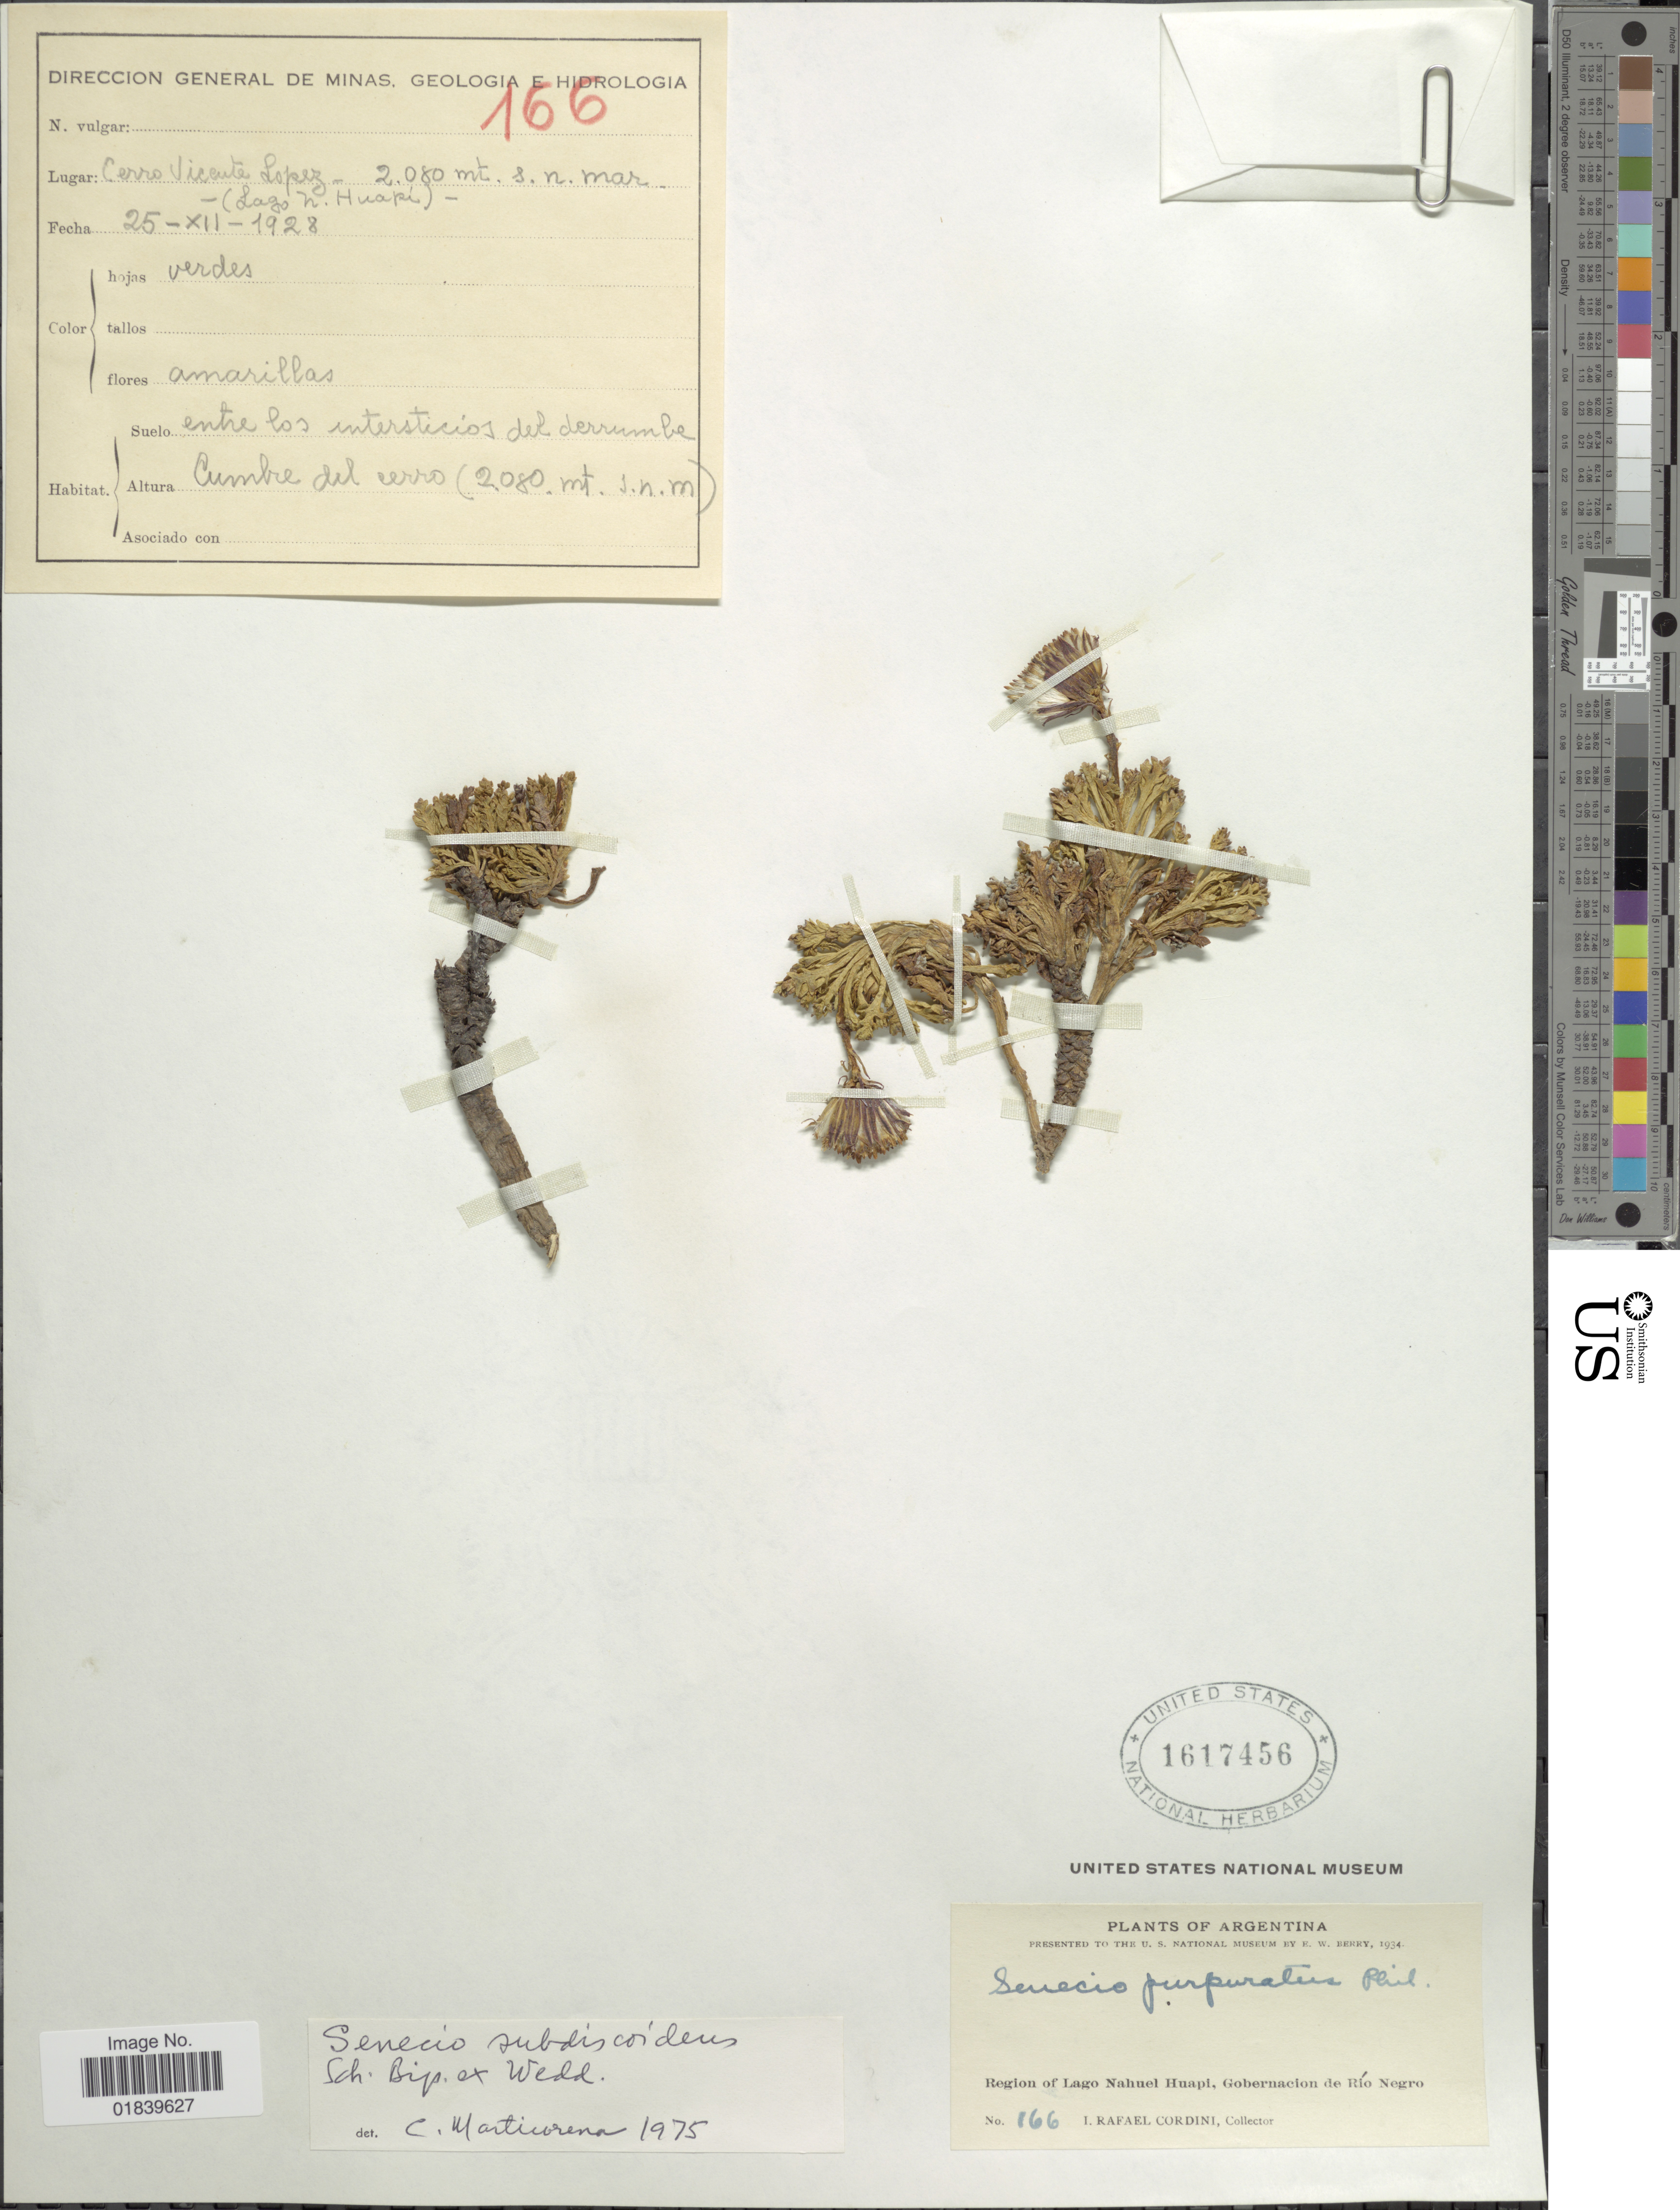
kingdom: Plantae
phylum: Tracheophyta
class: Magnoliopsida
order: Asterales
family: Asteraceae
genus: Senecio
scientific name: Senecio subdiscoideus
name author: Sch. Bip. ex Wedd.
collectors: I. Cordini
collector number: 166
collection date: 1928-12-25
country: Argentina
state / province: Rio Negro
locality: Region of Lago Nahuel Huapi, Gobernacion de Rio Negro,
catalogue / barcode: US 1617456